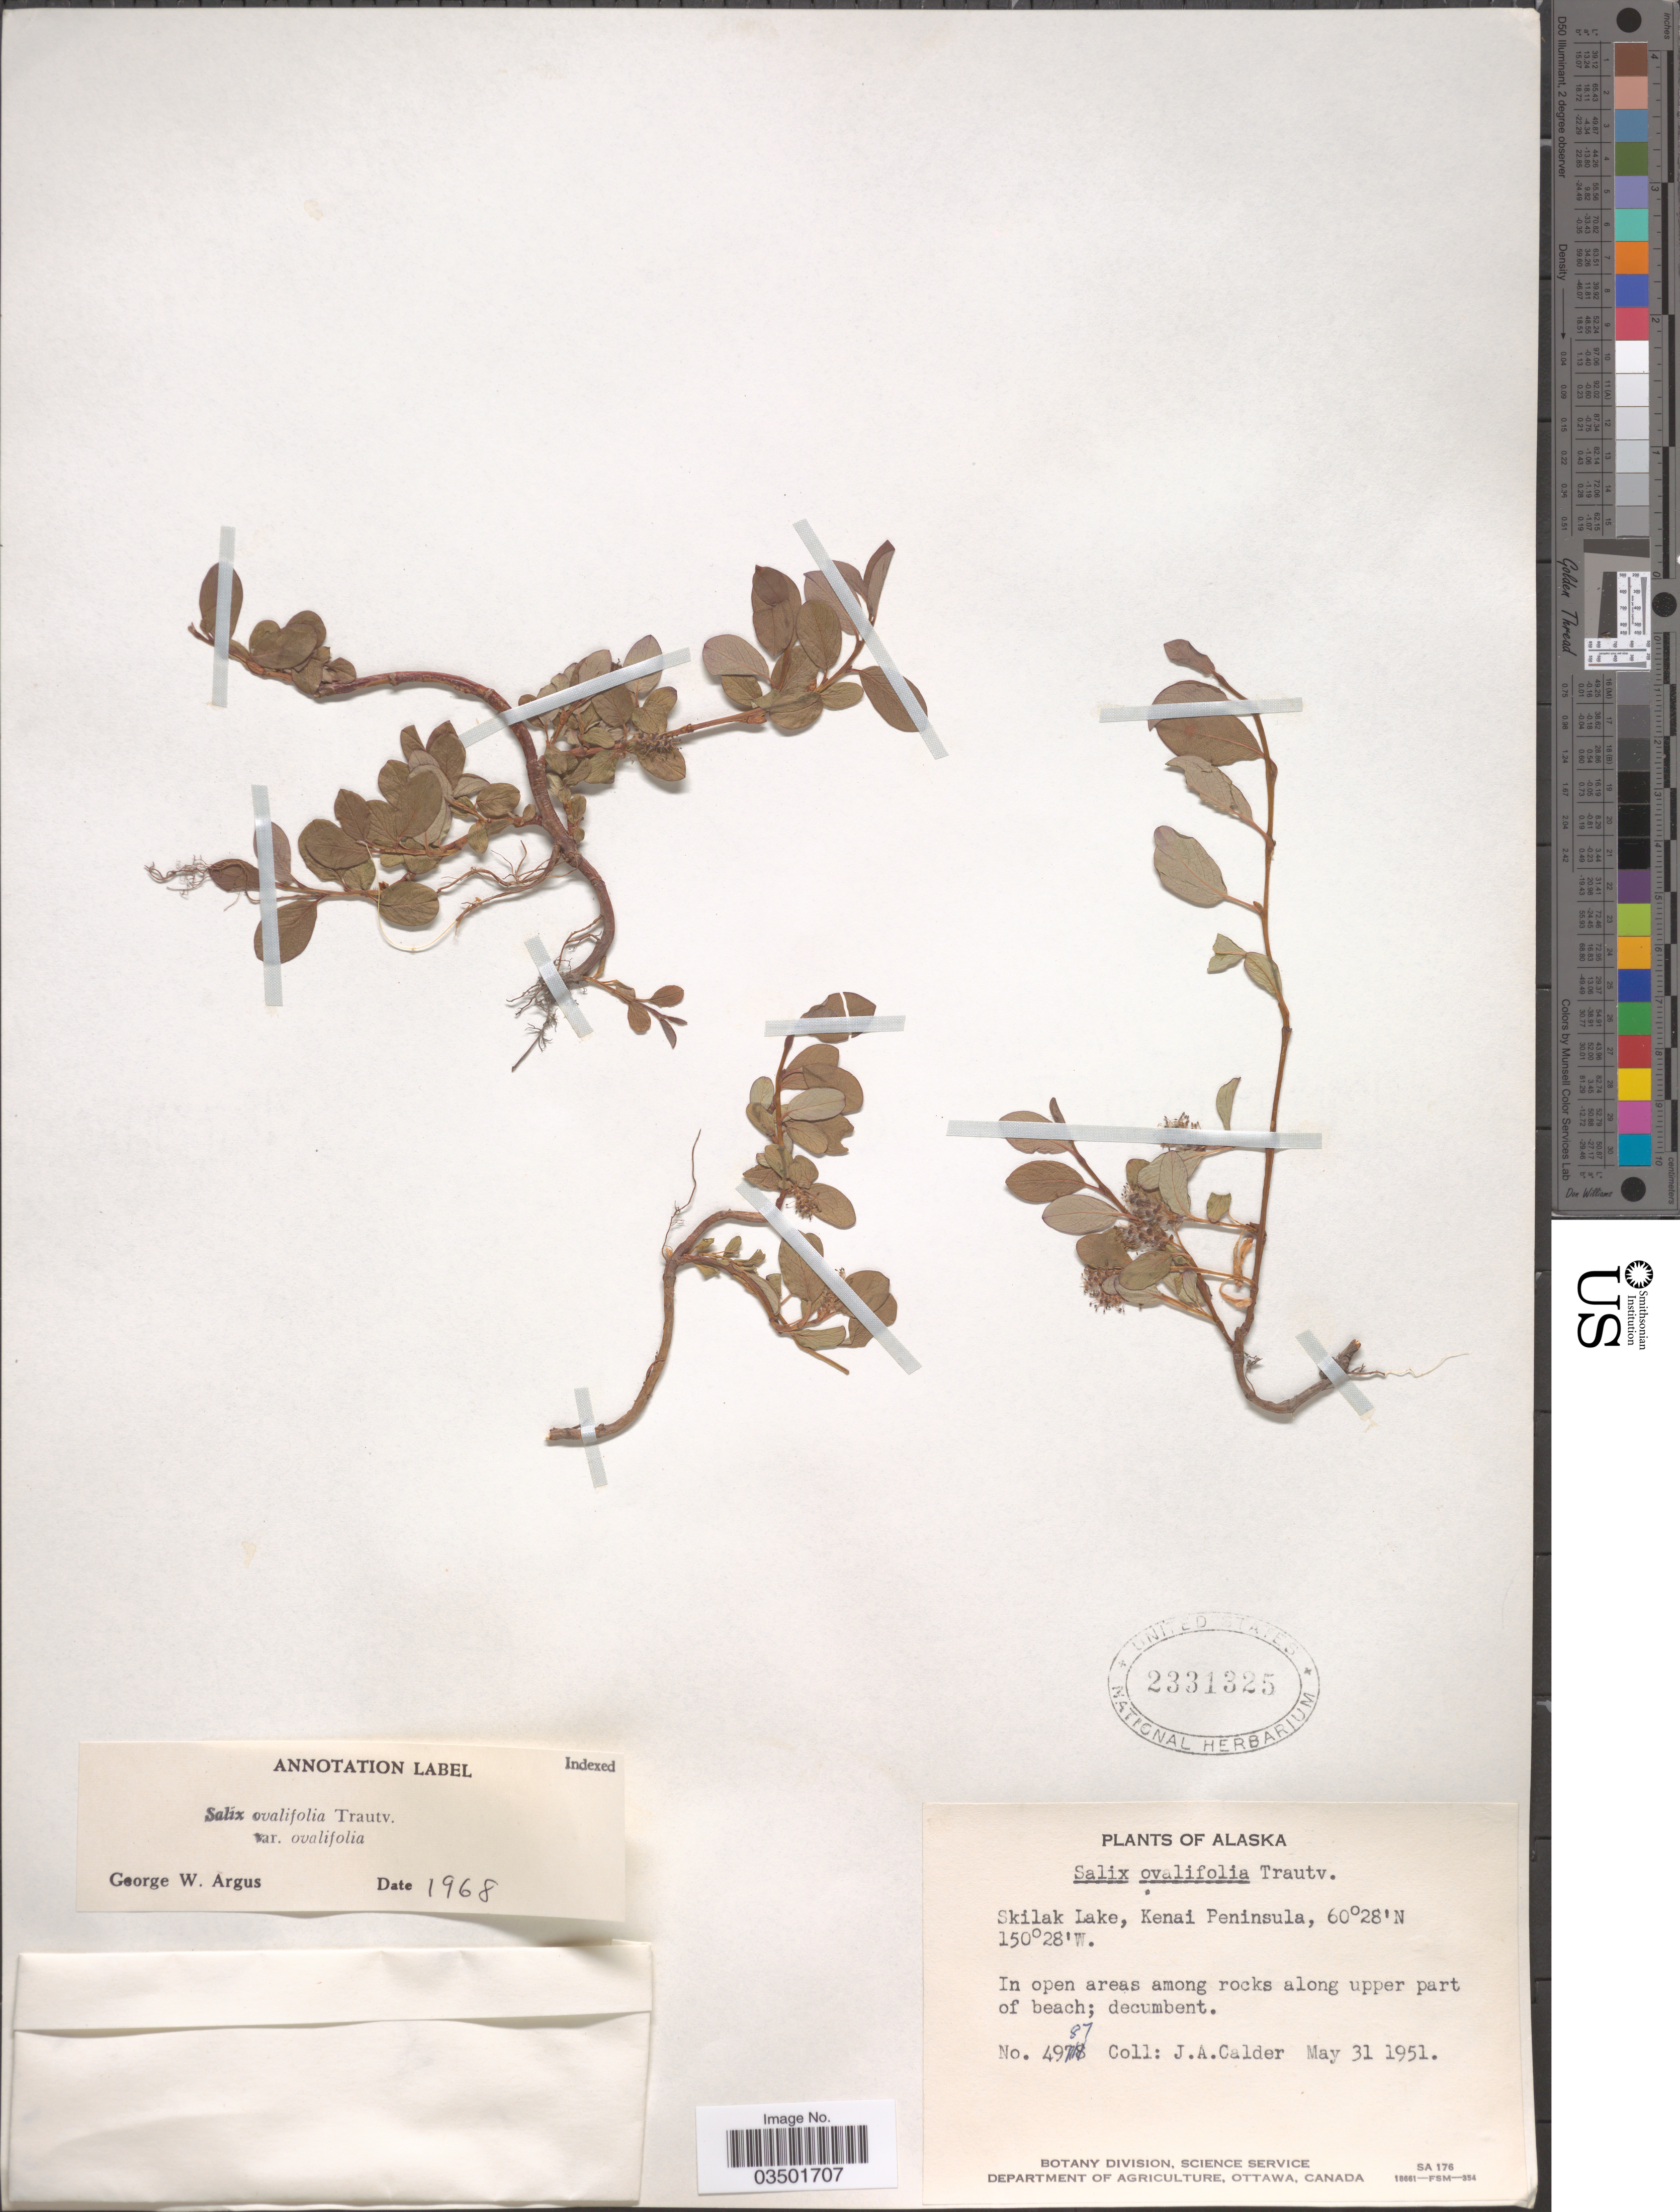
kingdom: Plantae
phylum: Tracheophyta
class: Magnoliopsida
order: Malpighiales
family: Salicaceae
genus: Salix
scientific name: Salix ovalifolia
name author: Trautv.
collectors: J. A. Calder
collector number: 4987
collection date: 1951-05-31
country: United States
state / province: Alaska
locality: Skilak Lake, Kenai Peninsula.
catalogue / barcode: US 2331325